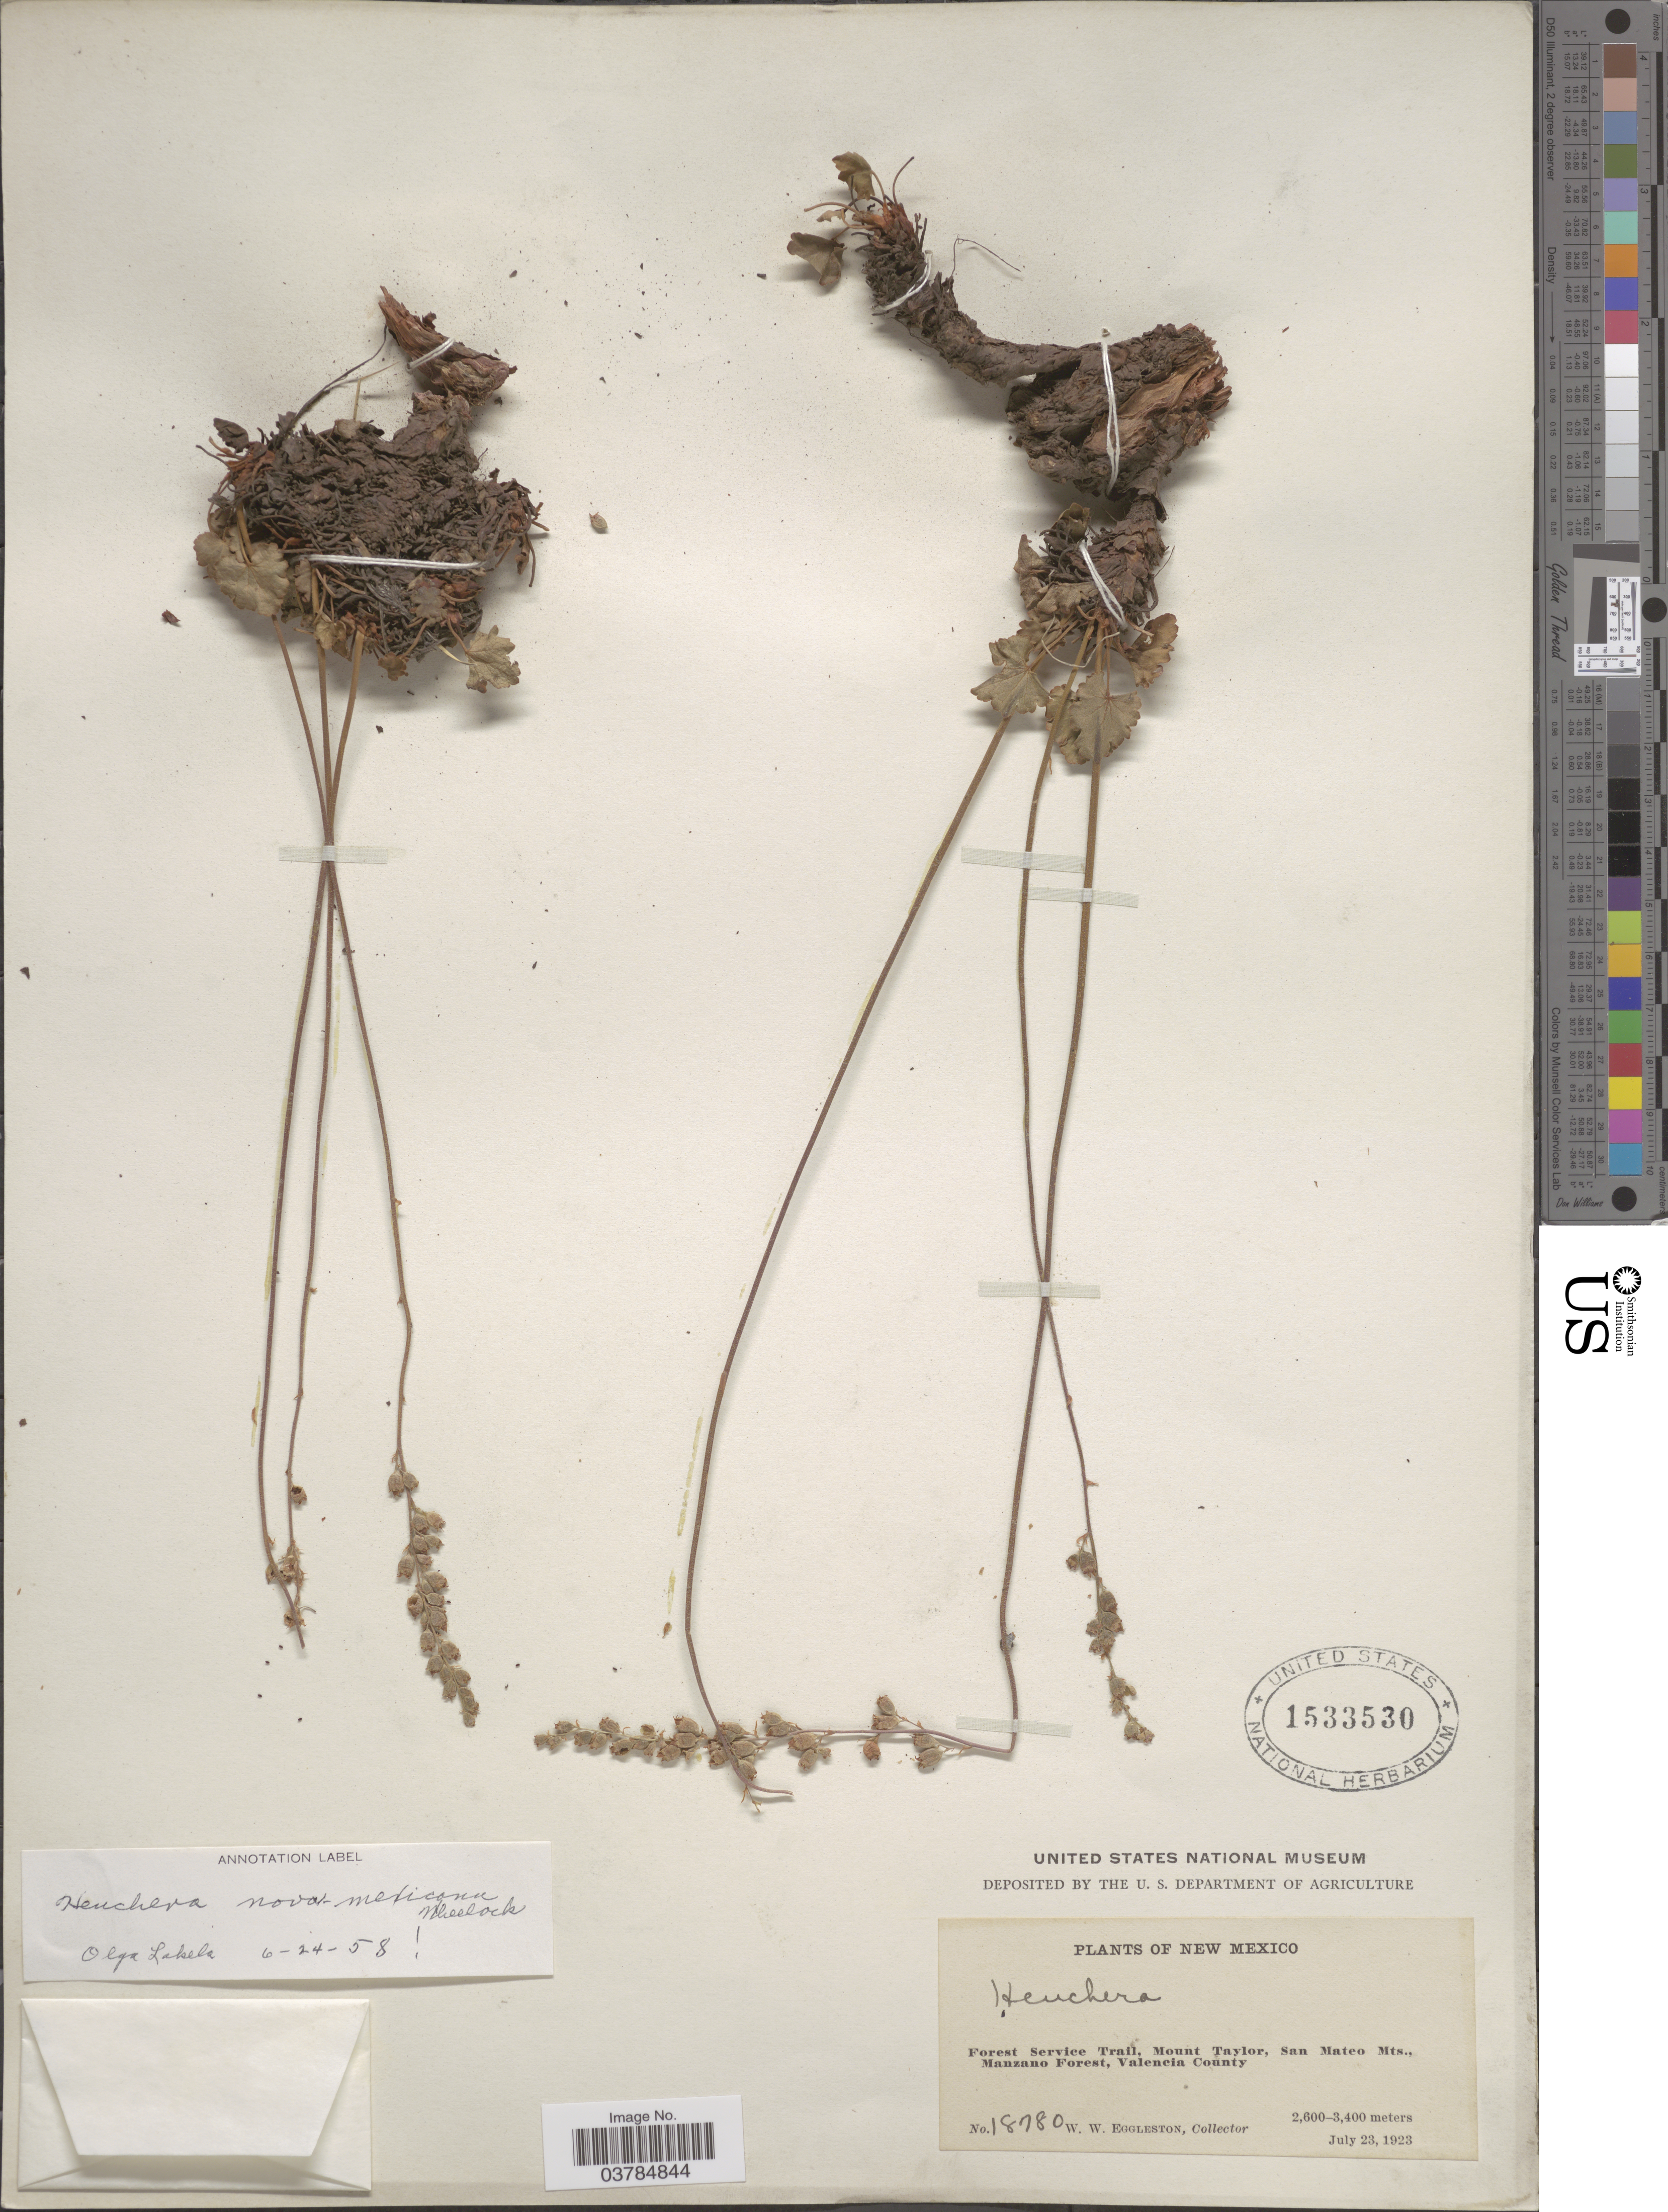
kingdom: Plantae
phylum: Tracheophyta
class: Magnoliopsida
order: Saxifragales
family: Saxifragaceae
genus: Heuchera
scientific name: Heuchera nova-mexicana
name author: Wheelock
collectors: W. W. Eggleston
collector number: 18780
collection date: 1923-07-23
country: United States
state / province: New Mexico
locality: Forest Service Trail, Mount Taylor, San Mateo Mts., Manzano Forest, Valencia County.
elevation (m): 2600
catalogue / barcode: US 1533530